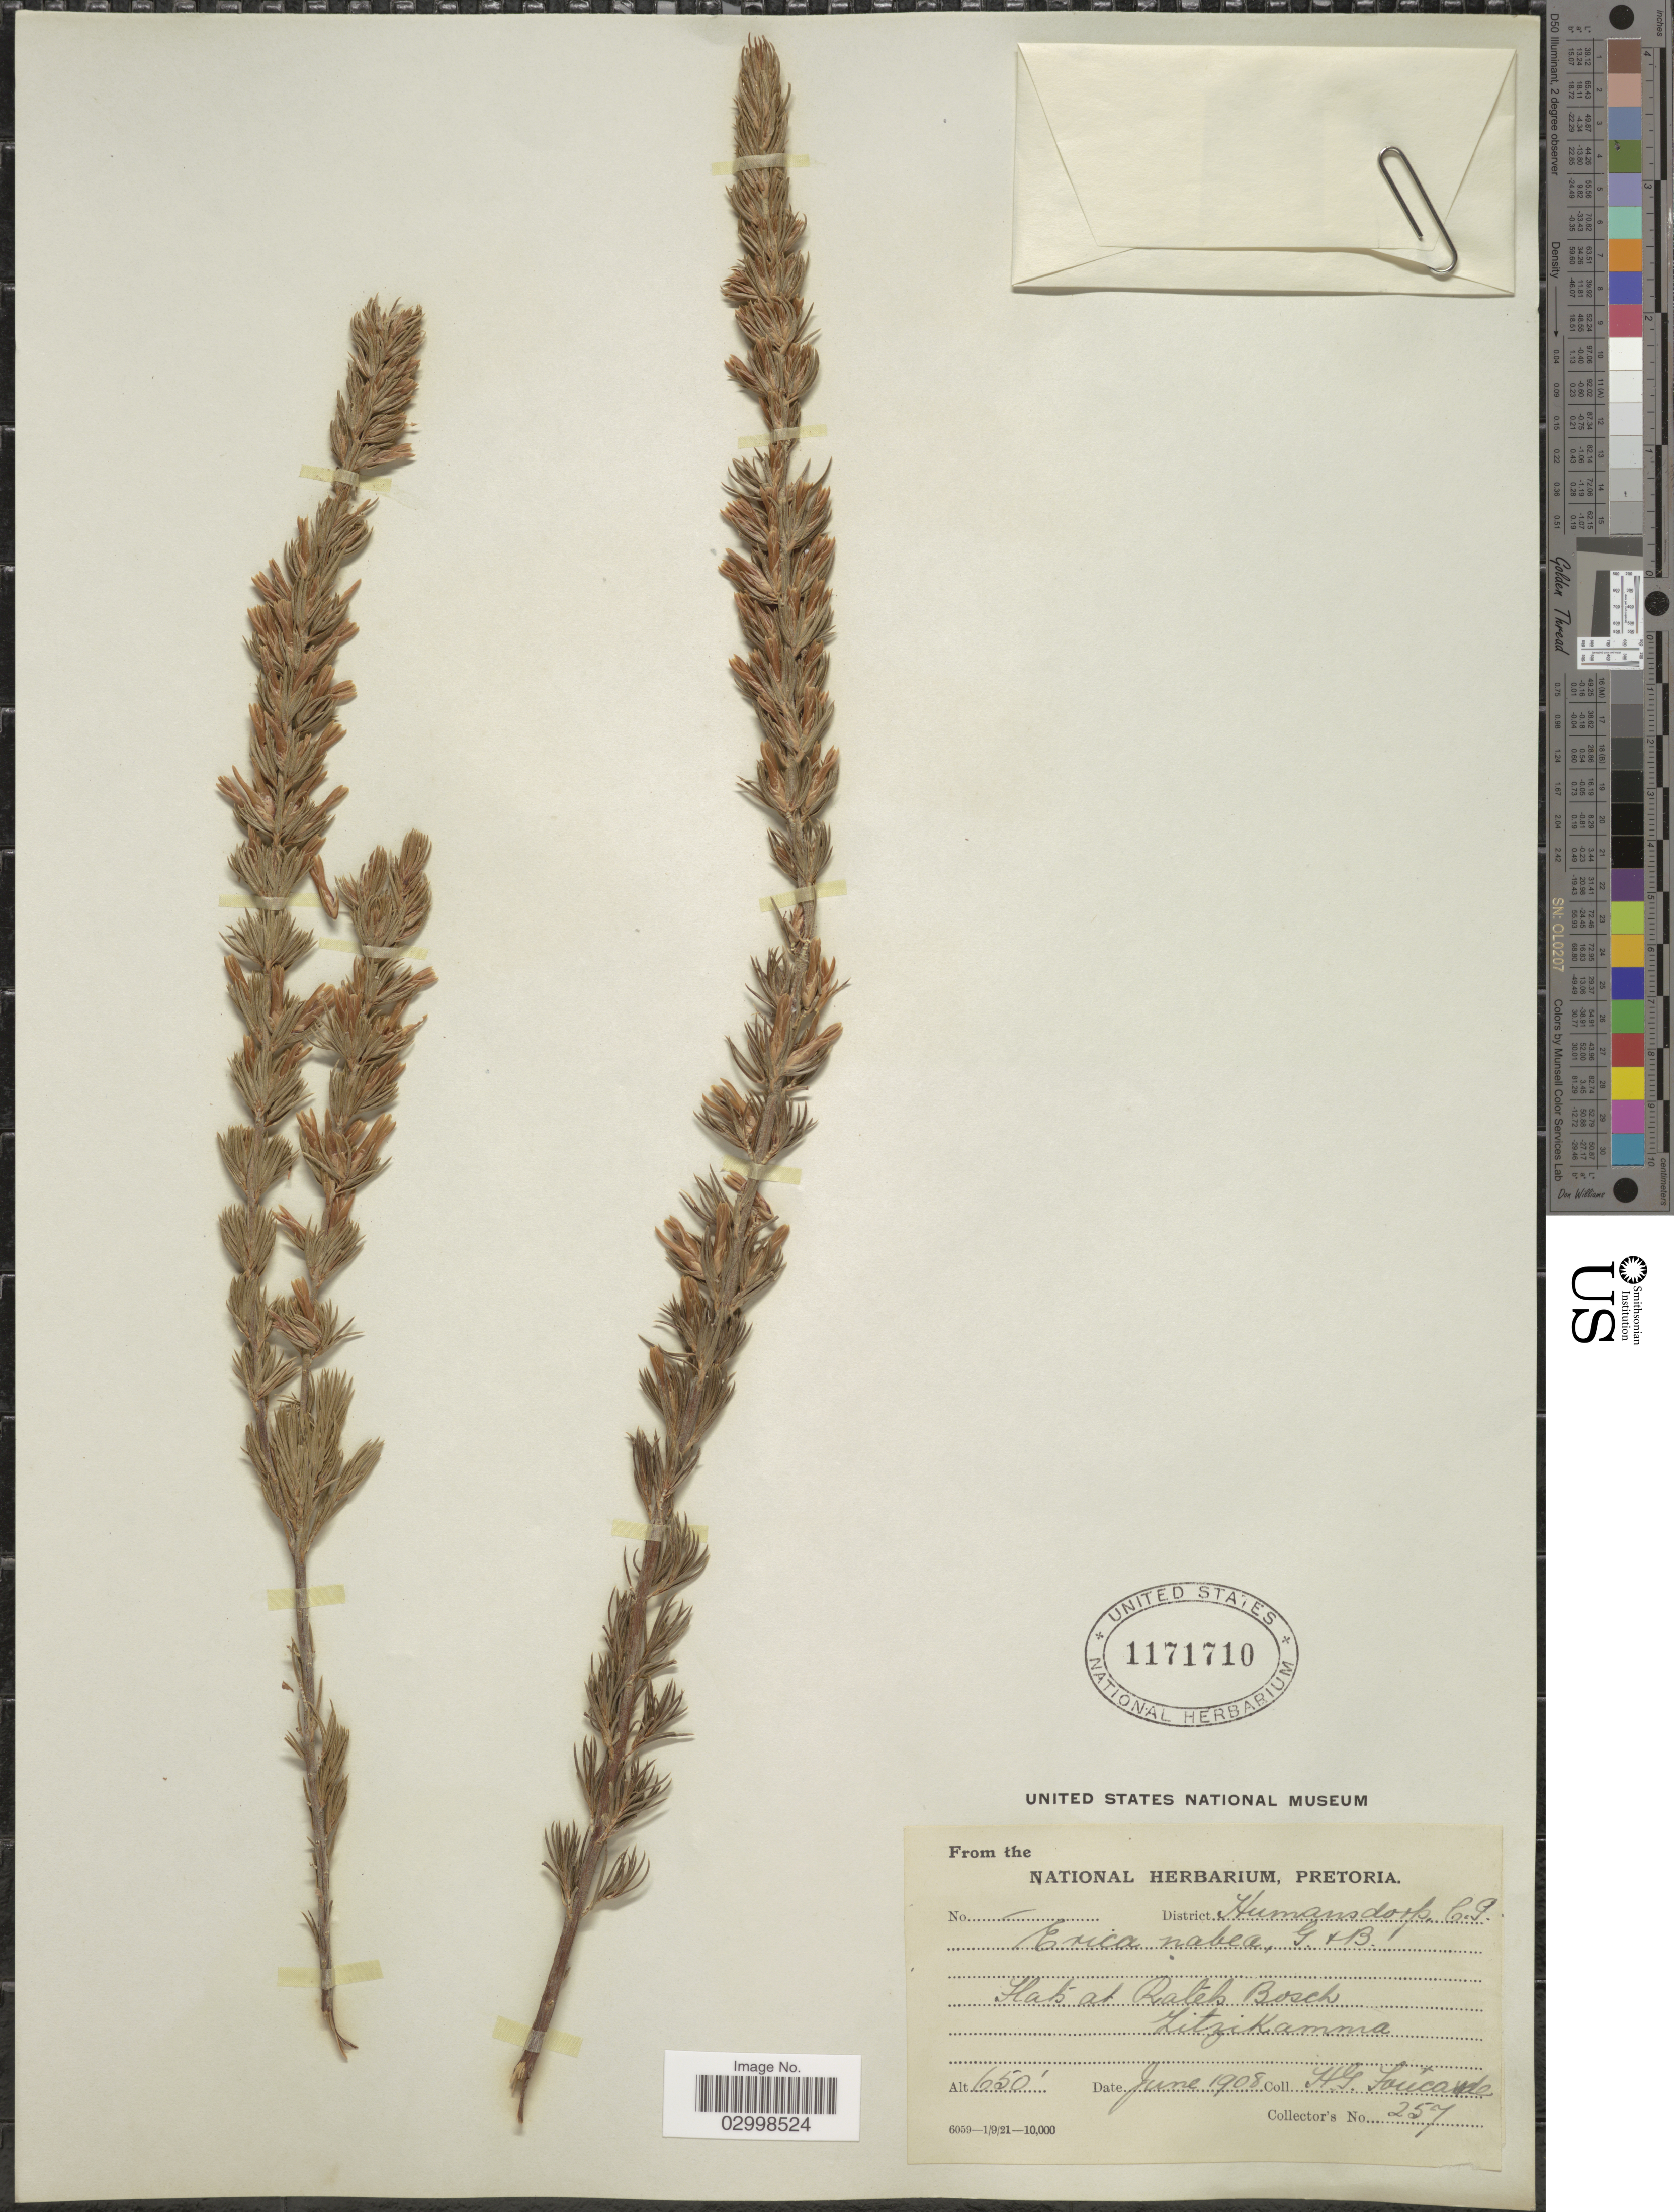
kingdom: Plantae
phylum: Tracheophyta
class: Magnoliopsida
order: Ericales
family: Ericaceae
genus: Erica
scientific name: Erica nabea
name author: Guthrie & Bolus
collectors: H. G. Fourcade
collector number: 257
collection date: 1908-06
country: South Africa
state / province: Eastern Cape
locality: District Humansdorp, C. P. Flats at Rateb [interpreted] Bosch, Zitzikamma.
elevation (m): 198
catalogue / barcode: US 1171710